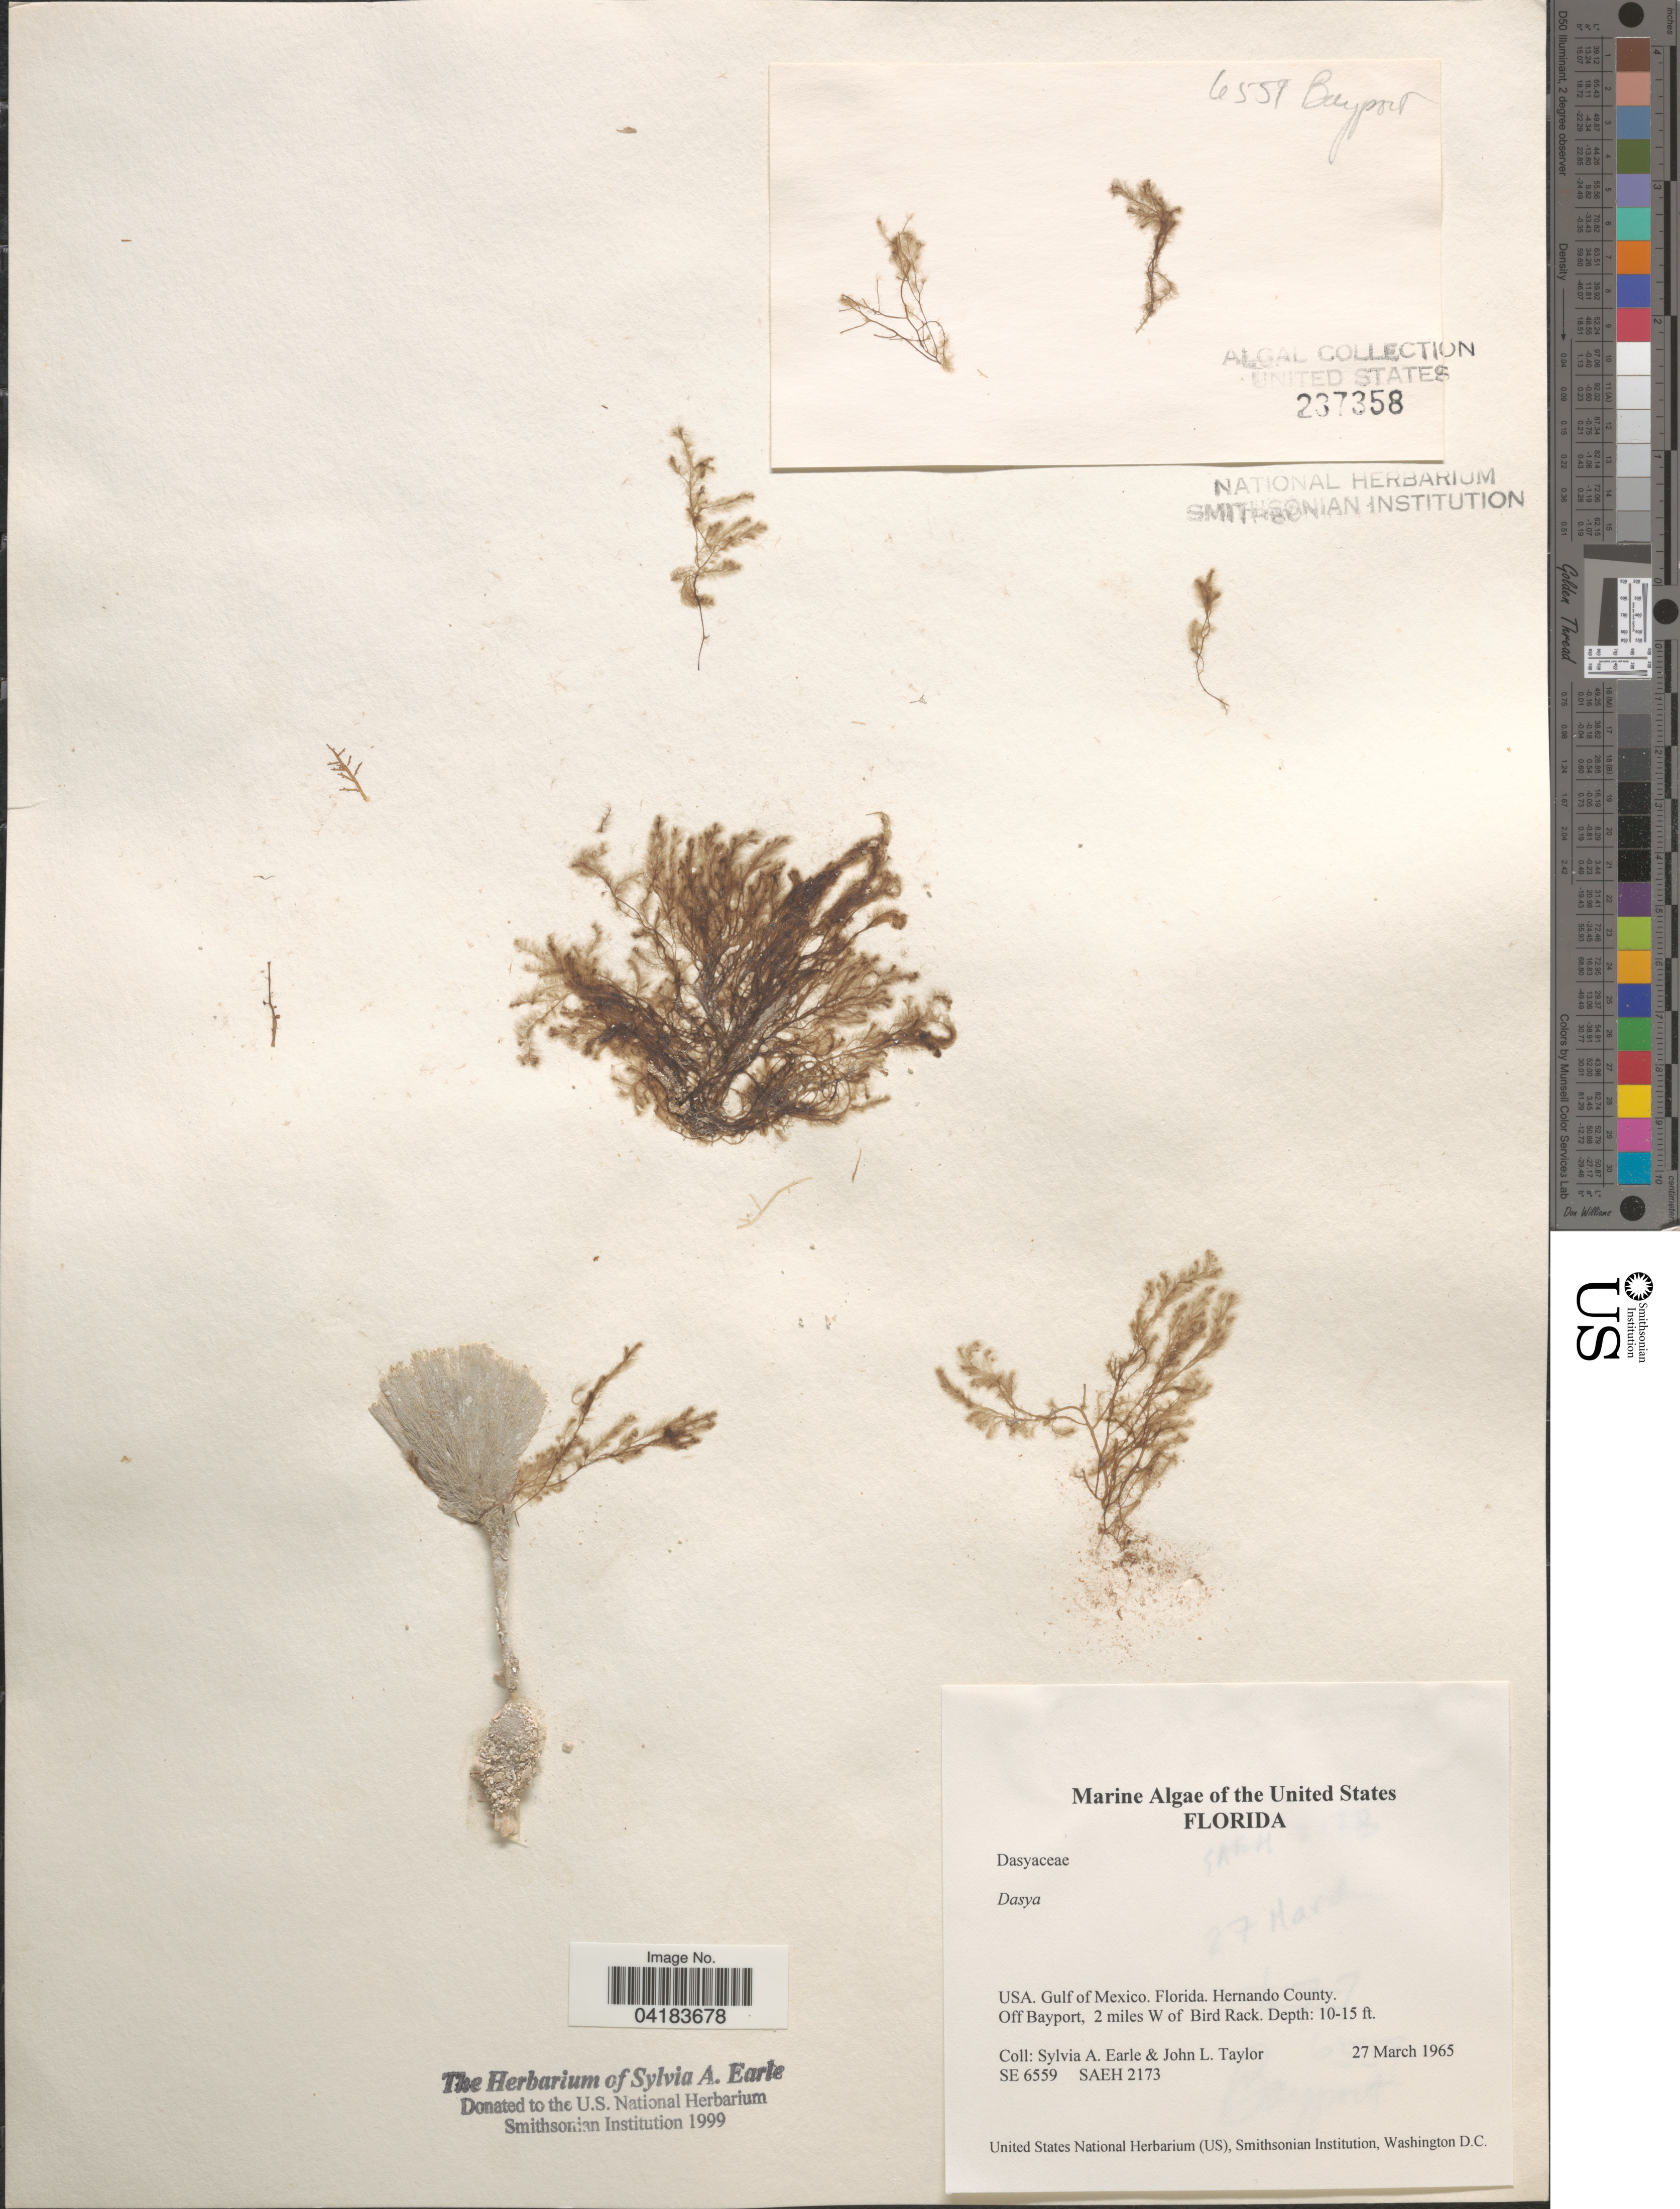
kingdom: Plantae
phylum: Rhodophyta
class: Florideophyceae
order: Ceramiales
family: Dasyaceae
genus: Dasya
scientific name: Dasya sp.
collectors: S. A. Earle & J. L. Taylor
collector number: SE6559/SAEH2173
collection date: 1965-03-27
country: United States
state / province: Florida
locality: Gulf of Mexico. Hernando County. Off Bayport, 2 miles W of Bird Rack.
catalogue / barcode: US 237358